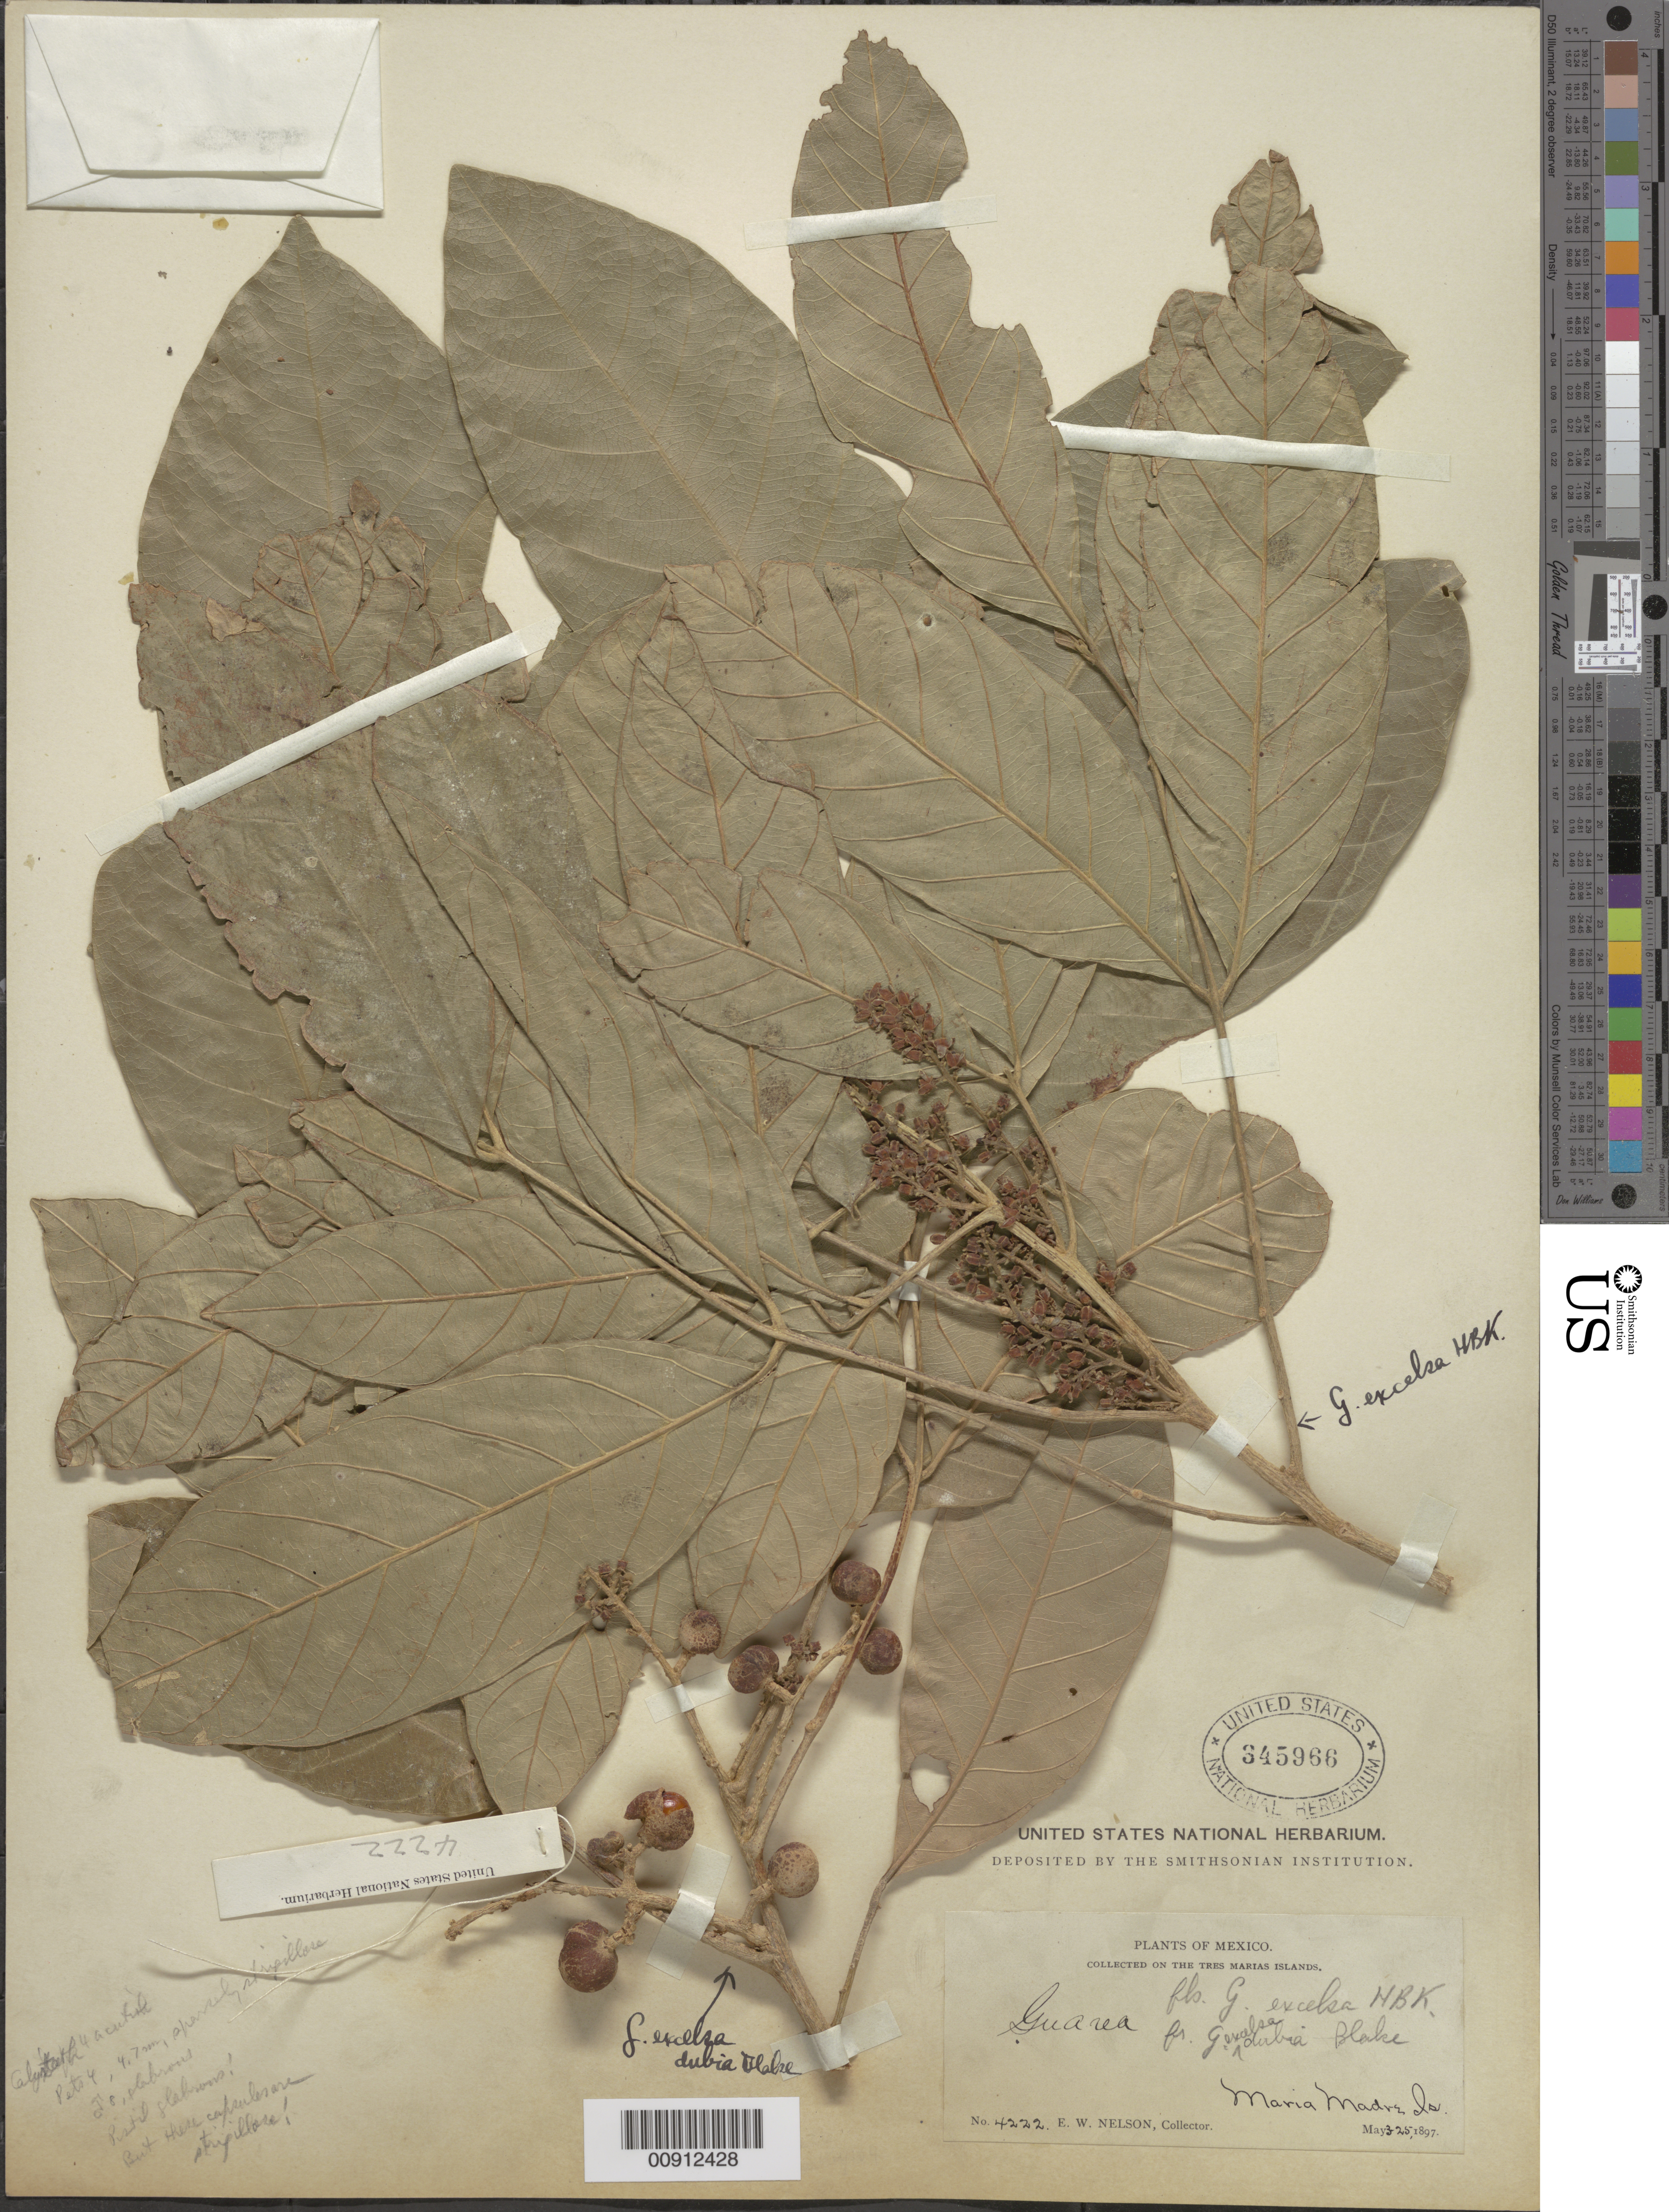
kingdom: Plantae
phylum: Tracheophyta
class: Magnoliopsida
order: Sapindales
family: Meliaceae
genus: Guarea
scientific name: Guarea excelsa subsp. dubia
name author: S.F. Blake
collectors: E. W. Nelson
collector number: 4222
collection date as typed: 03 May 1897 to 25 May 1897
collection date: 1897-05-03/1897-05-25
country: Mexico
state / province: Nayarit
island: Maria Madre I.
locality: Maria Madre Is., Tres Marias Islands.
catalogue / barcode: US 345966